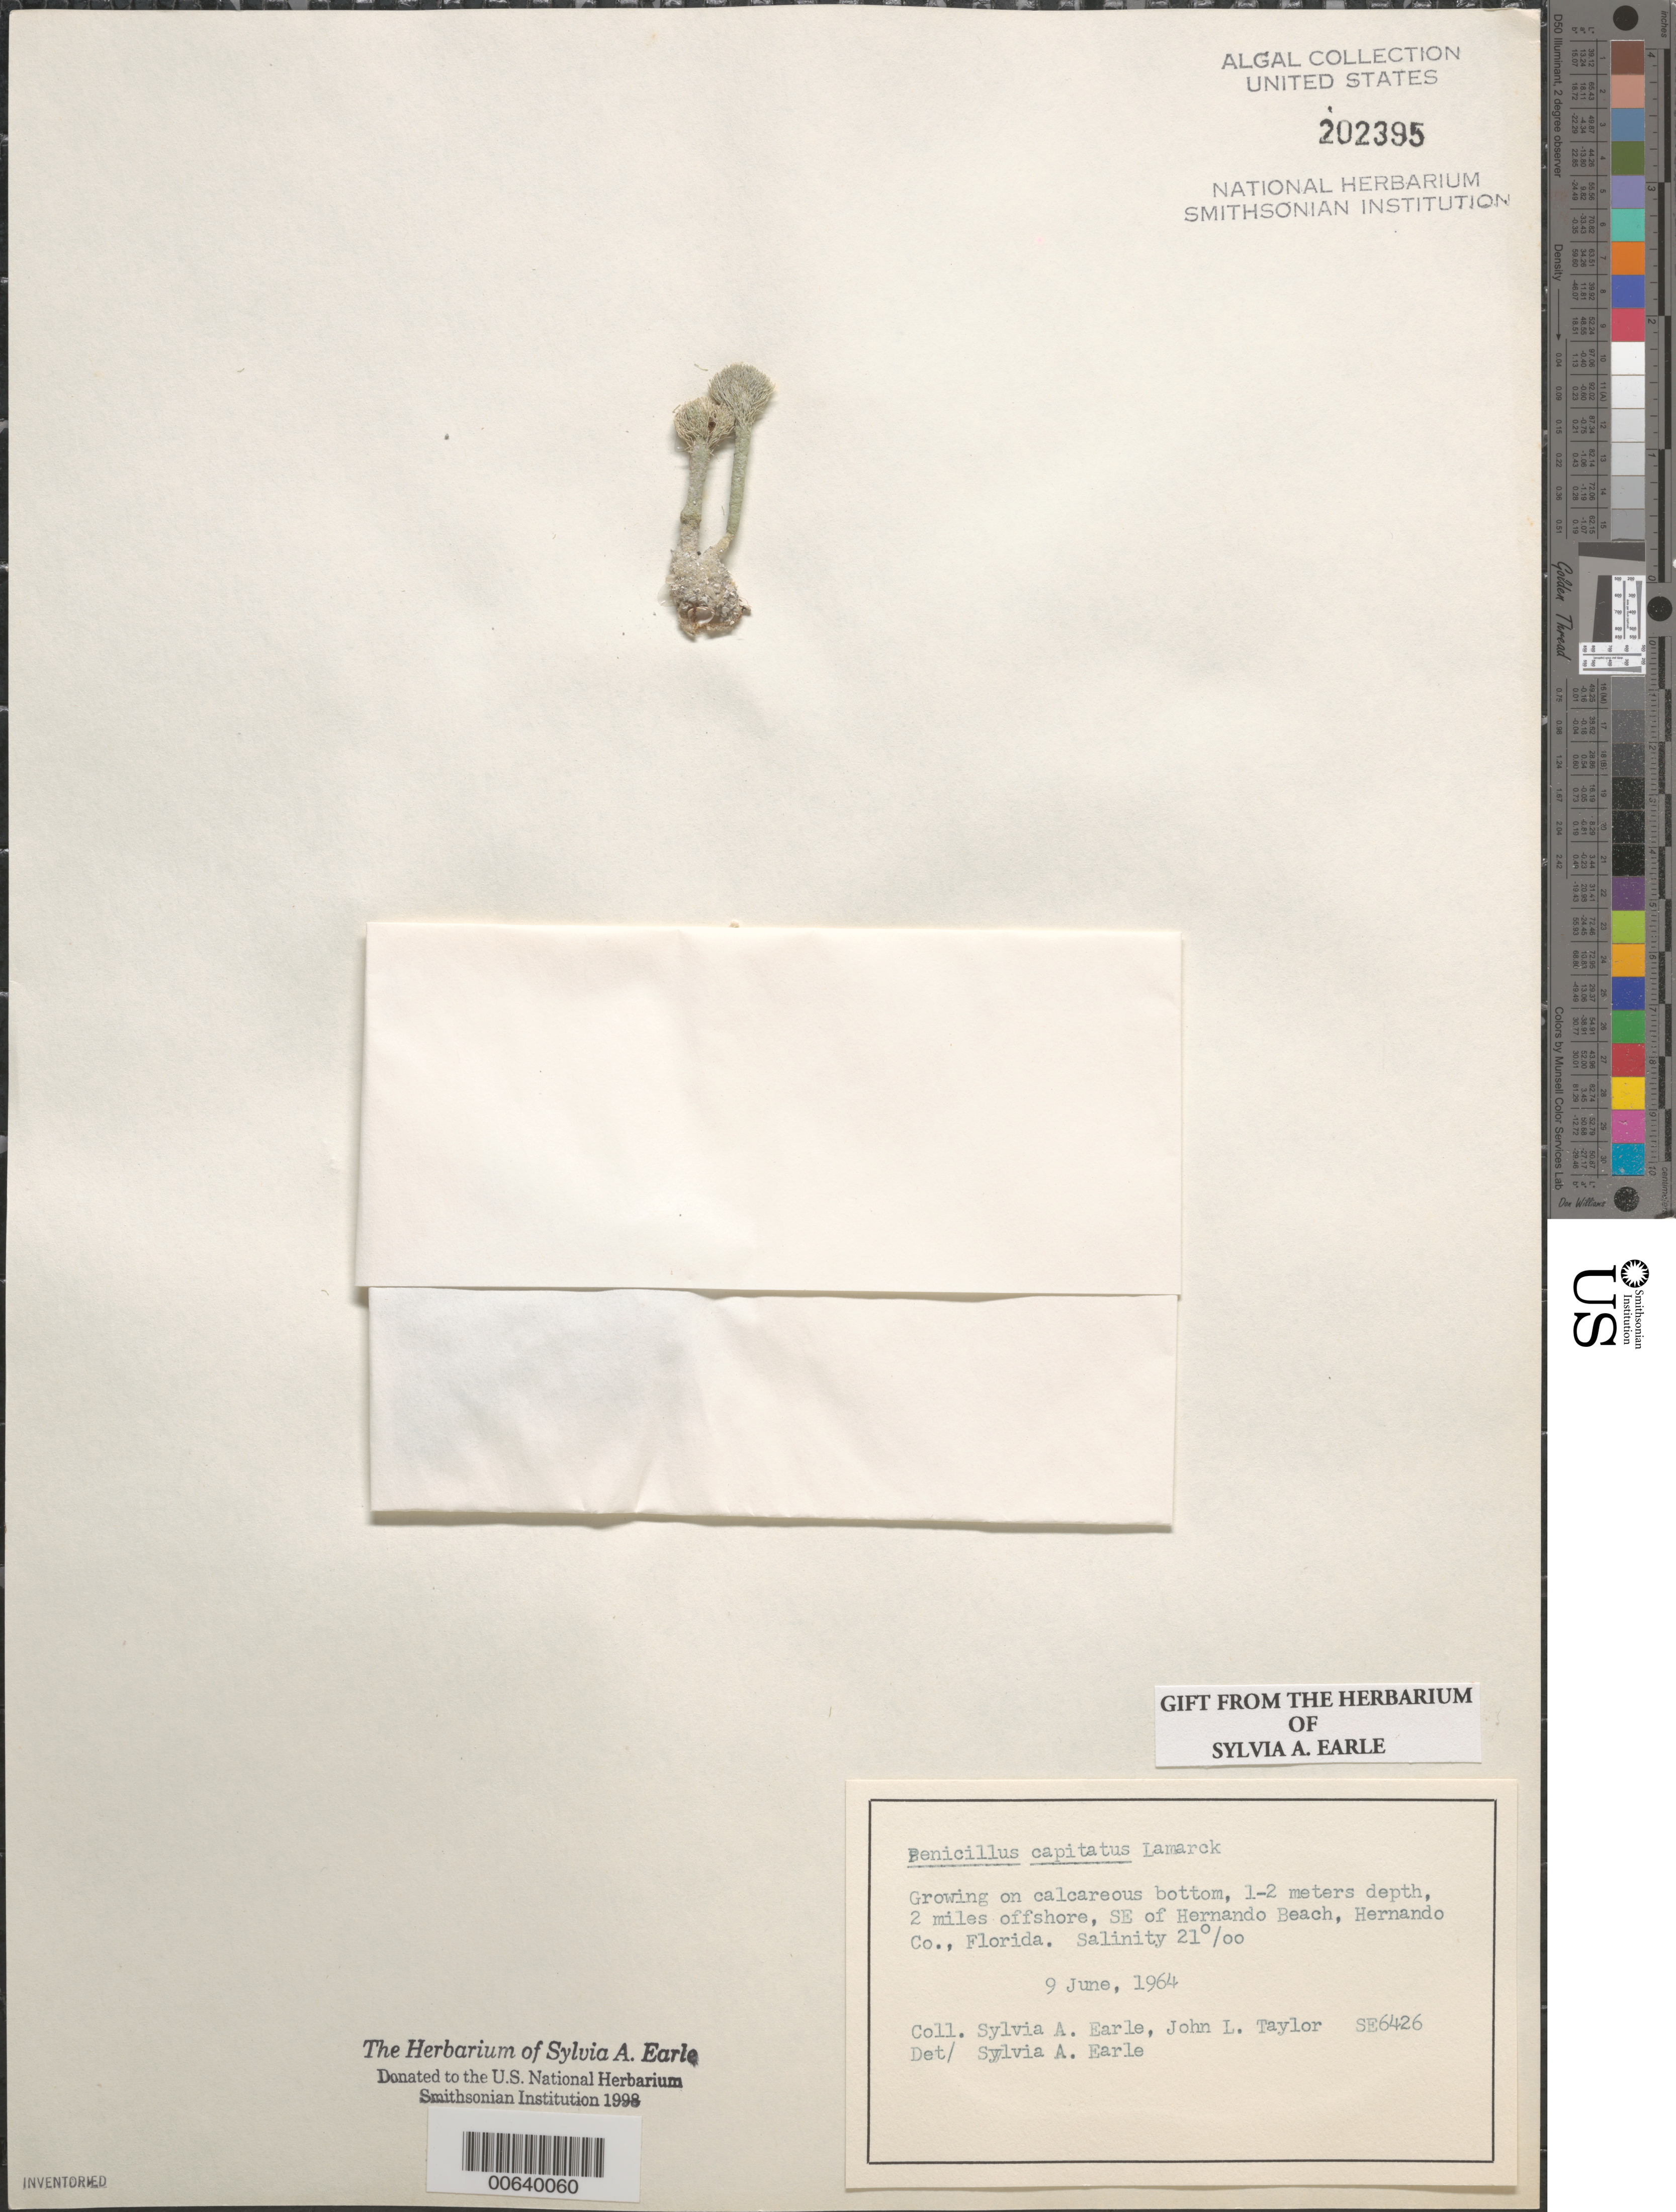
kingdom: Plantae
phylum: Chlorophyta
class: Ulvophyceae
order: Bryopsidales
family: Udoteaceae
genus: Penicillus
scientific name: Penicillus capitatus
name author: Lam.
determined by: Earle, S. A.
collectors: S. A. Earle & J. L. Taylor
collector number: SE 6426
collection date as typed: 09 Jun 1964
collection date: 1964-06-09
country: United States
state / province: Florida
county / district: Hernando County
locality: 2 miles southeast of Hernando Beach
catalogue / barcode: US 202395